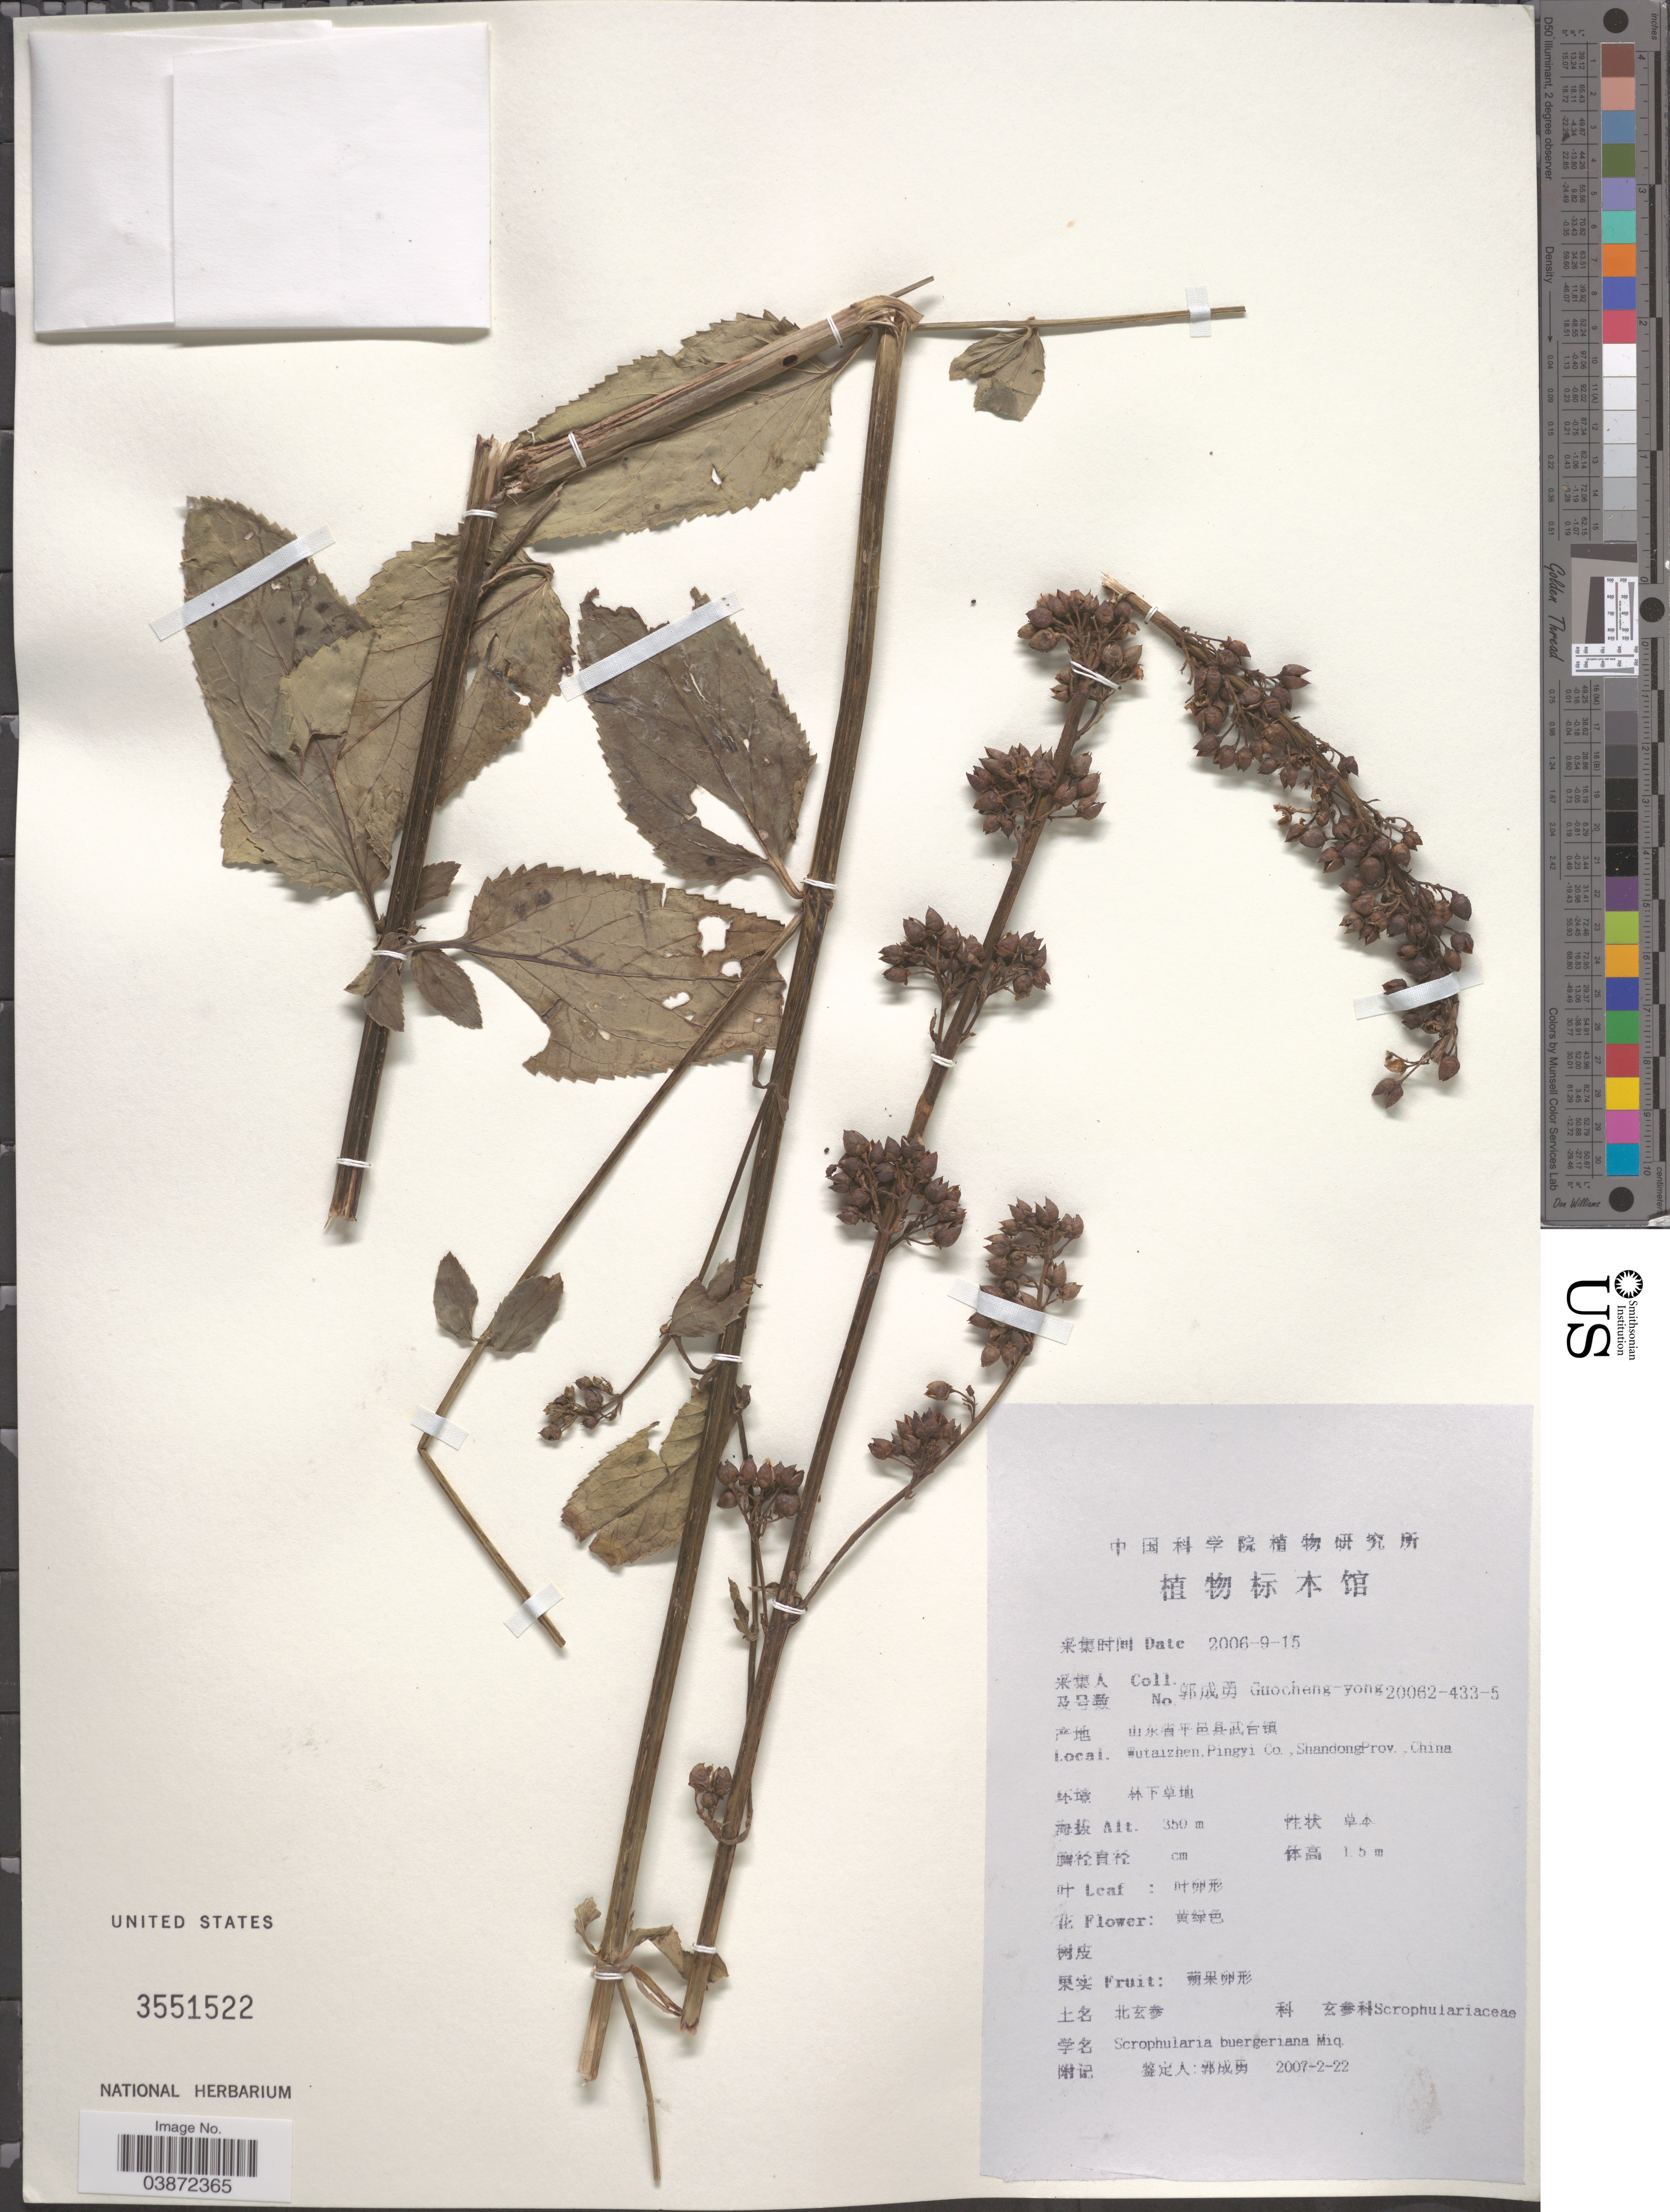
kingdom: Plantae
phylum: Tracheophyta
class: Magnoliopsida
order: Lamiales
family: Scrophulariaceae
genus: Scrophularia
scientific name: Scrophularia buergeriana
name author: Miq.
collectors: Guo cheng-yong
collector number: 20062-433-5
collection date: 2006-09-15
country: China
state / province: Shandong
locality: Wutaizhen, Phingyi Co.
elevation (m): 350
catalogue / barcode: US 3551522